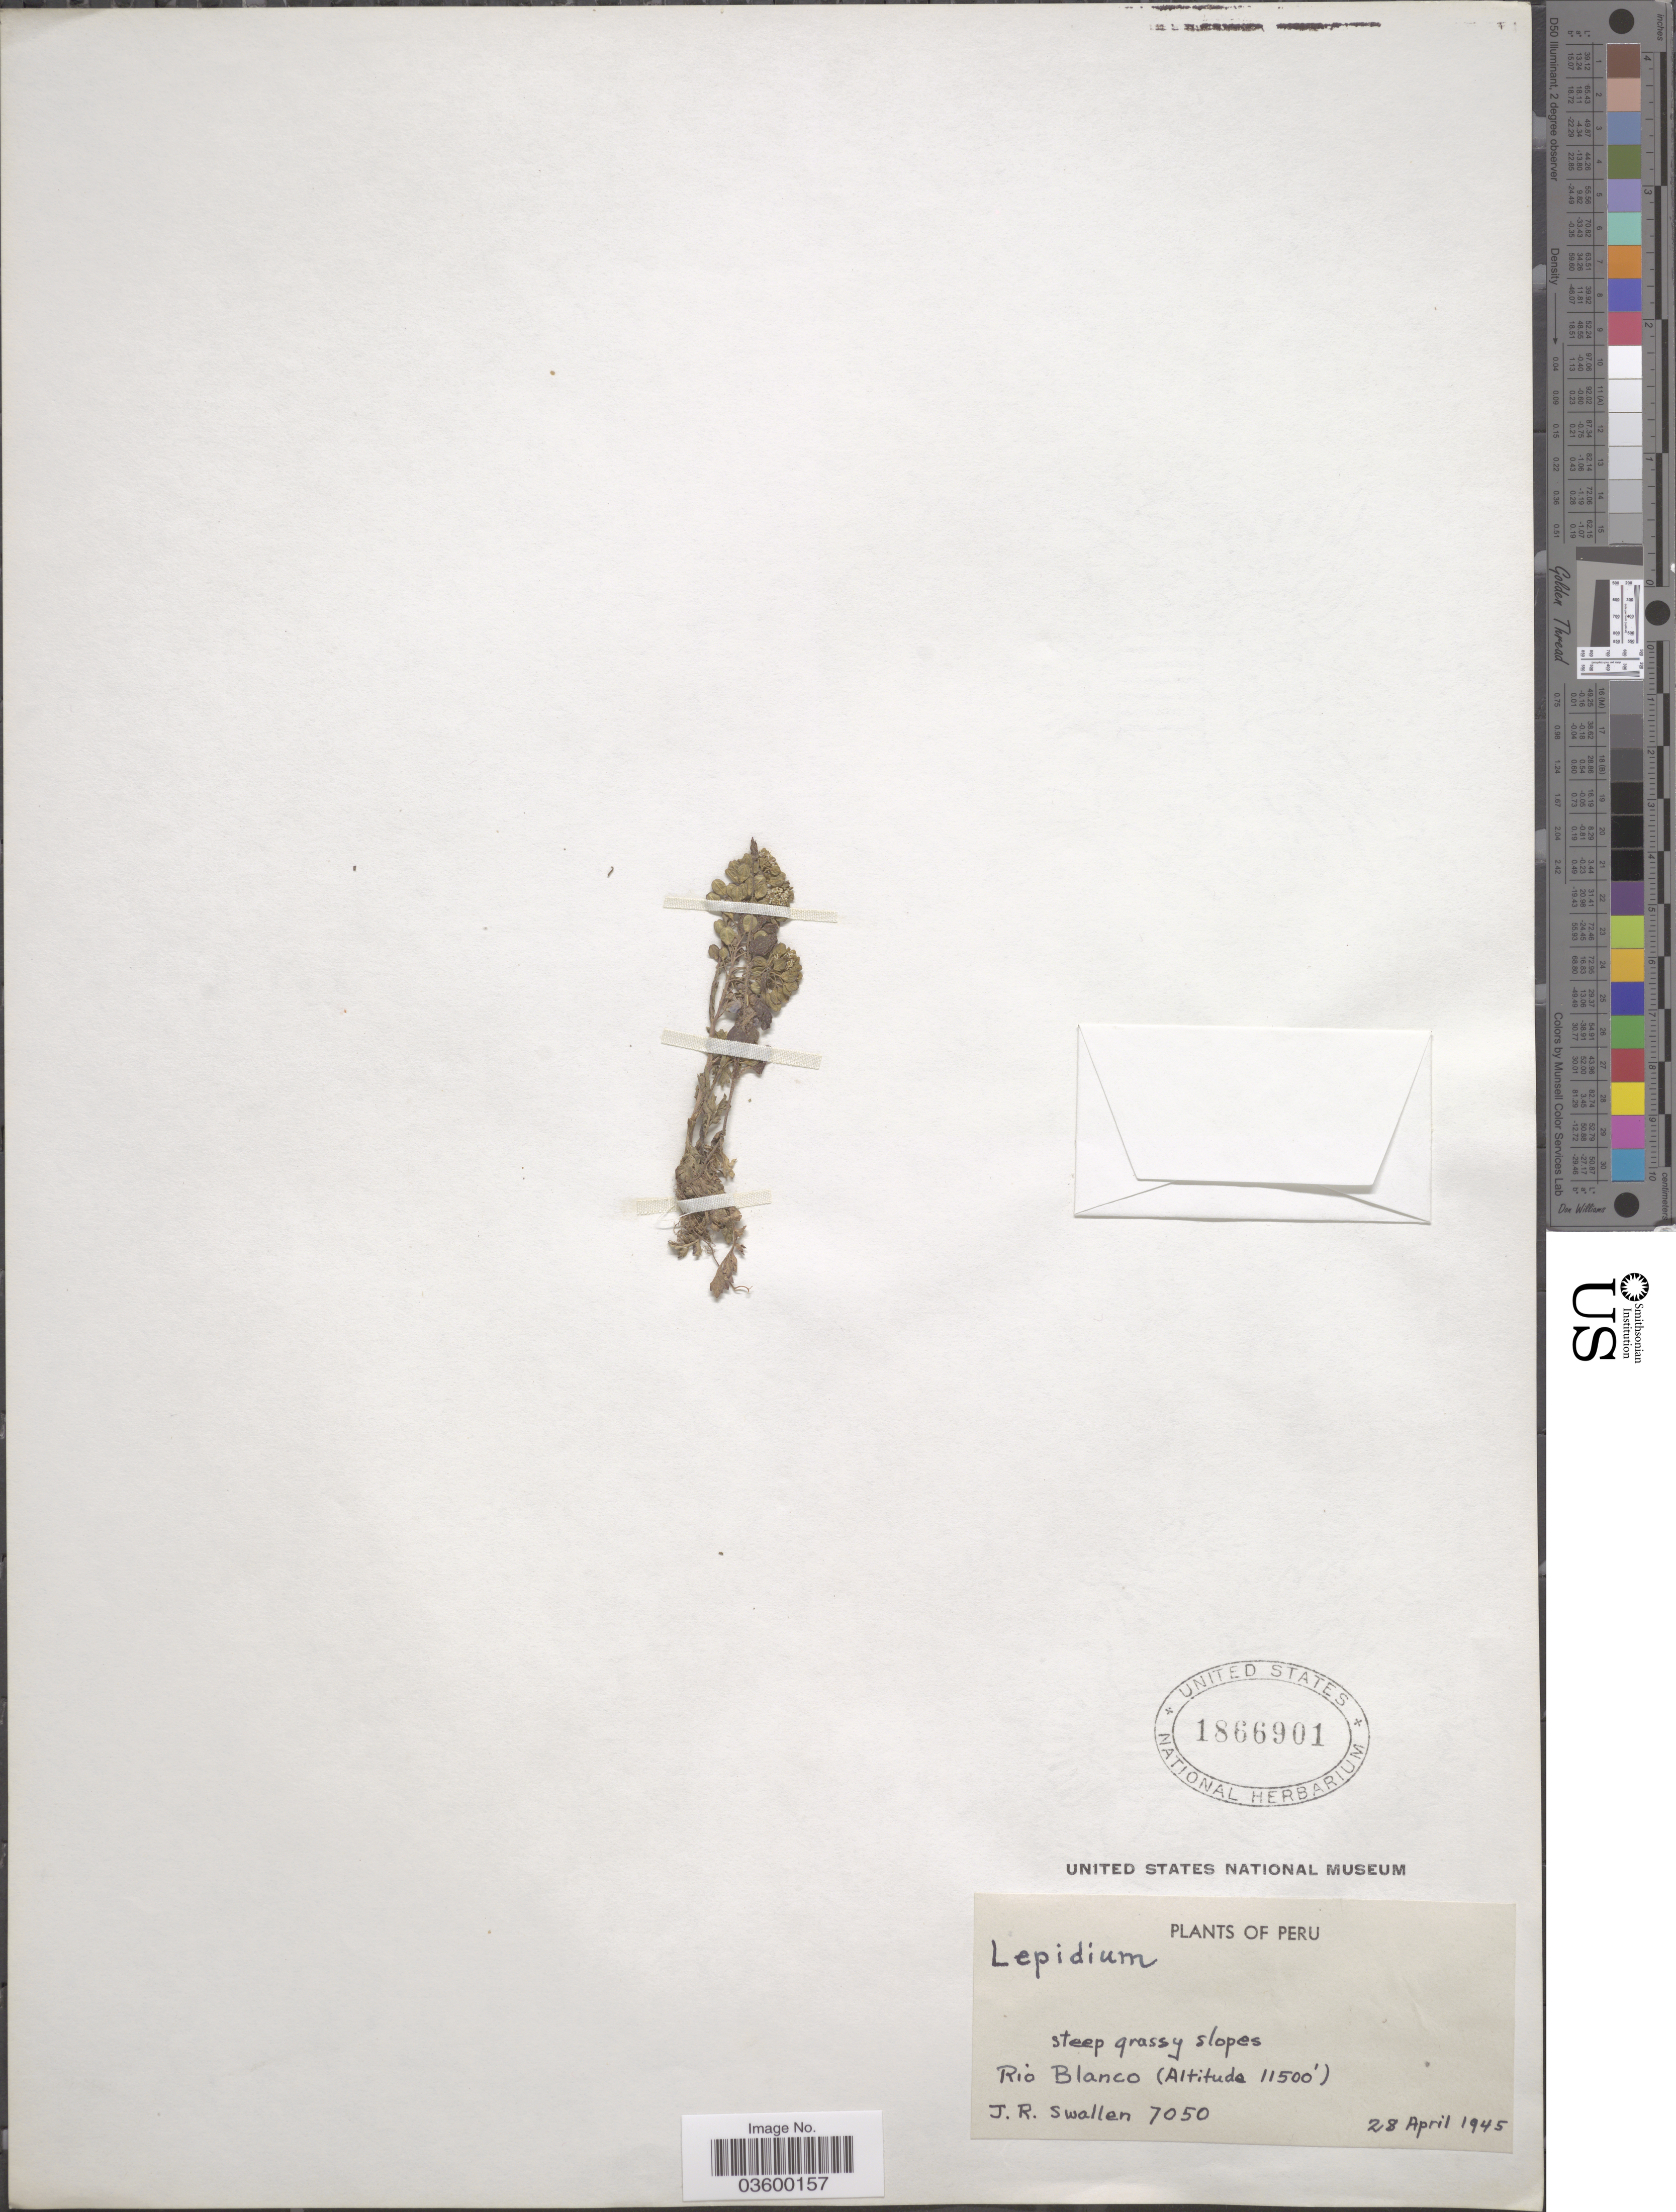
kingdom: Plantae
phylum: Tracheophyta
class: Magnoliopsida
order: Brassicales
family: Brassicaceae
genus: Lepidium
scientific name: Lepidium sp.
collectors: J. R. Swallen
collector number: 7050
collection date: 1945-04-28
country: Peru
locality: Rio Blanco.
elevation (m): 3505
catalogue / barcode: US 1866901